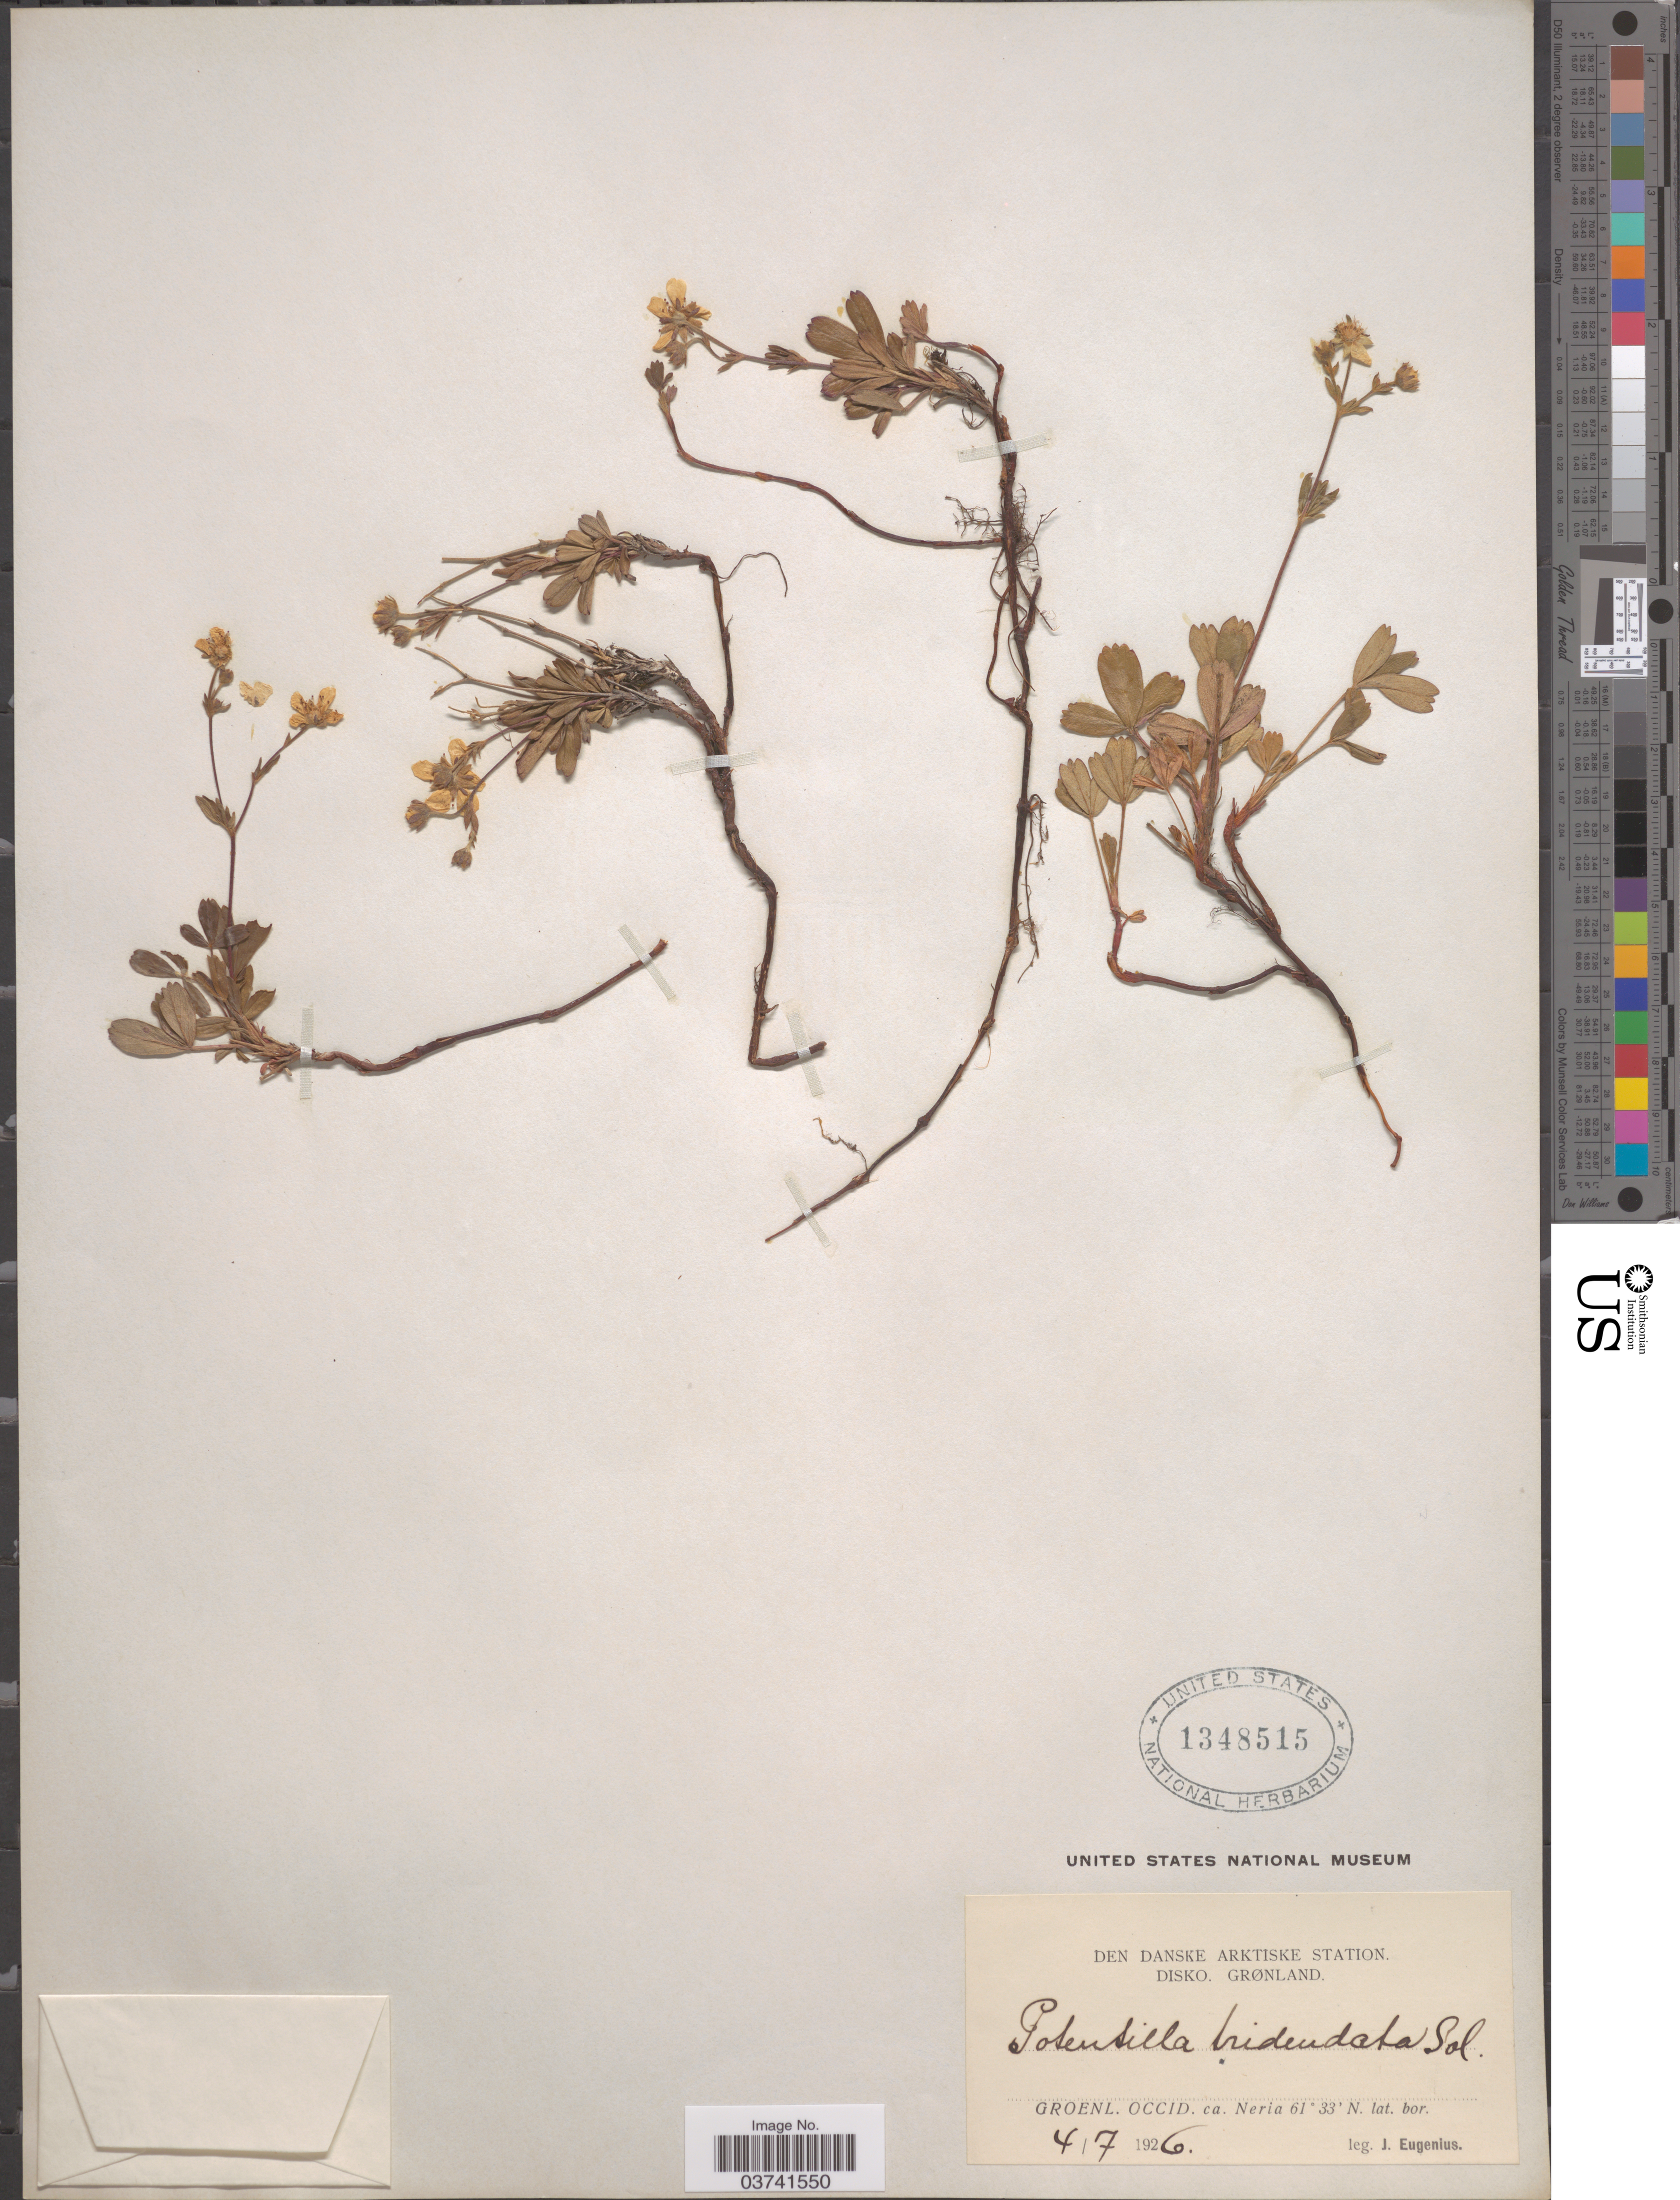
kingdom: Plantae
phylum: Tracheophyta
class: Magnoliopsida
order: Rosales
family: Rosaceae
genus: Potentilla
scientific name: Potentilla tridentata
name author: Aiton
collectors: J. Eugenius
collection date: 1926-07-04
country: Greenland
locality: Den Danske Arktiske Station. Disko. Grønland. Groenl. occid. ca. Neria.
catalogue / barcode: US 1348515